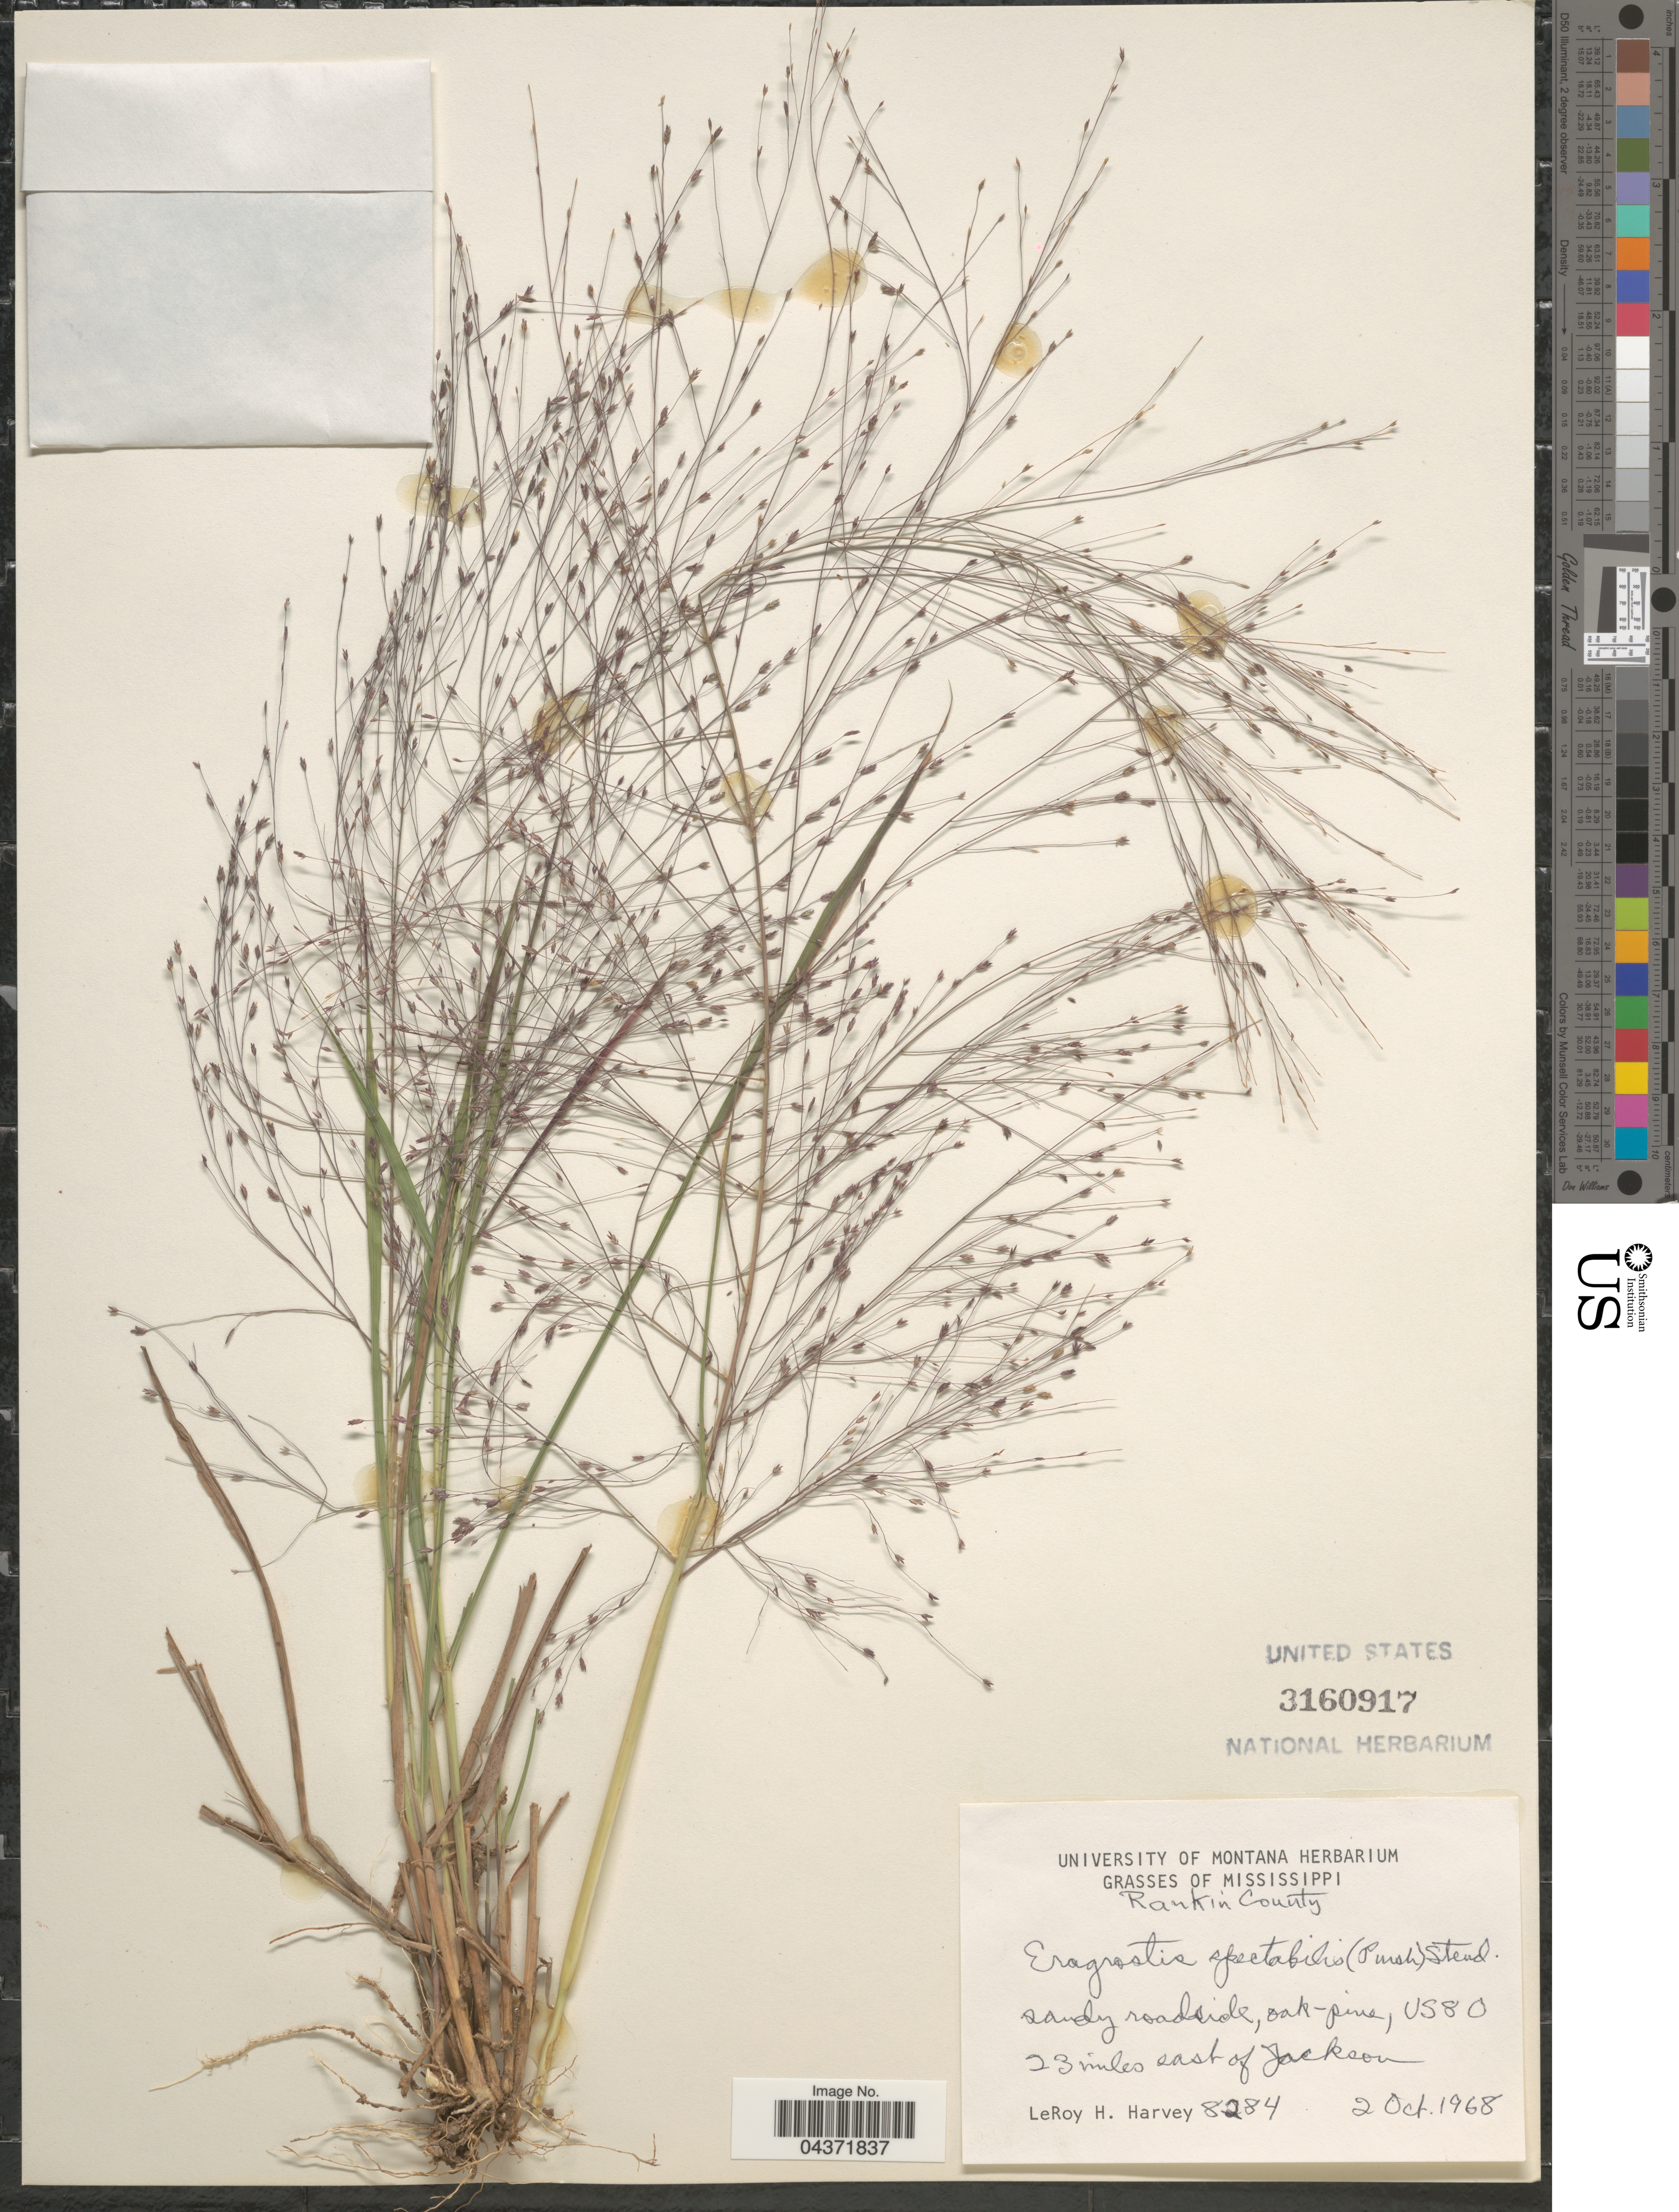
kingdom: Plantae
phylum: Tracheophyta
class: Liliopsida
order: Poales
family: Poaceae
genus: Eragrostis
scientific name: Eragrostis spectabilis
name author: (Pursh) Steud.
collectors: L. H. Harvey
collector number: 8284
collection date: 1968-10-02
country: United States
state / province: Mississippi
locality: Rankin County. US80. 23 miles east of Jackson.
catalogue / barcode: US 3160917